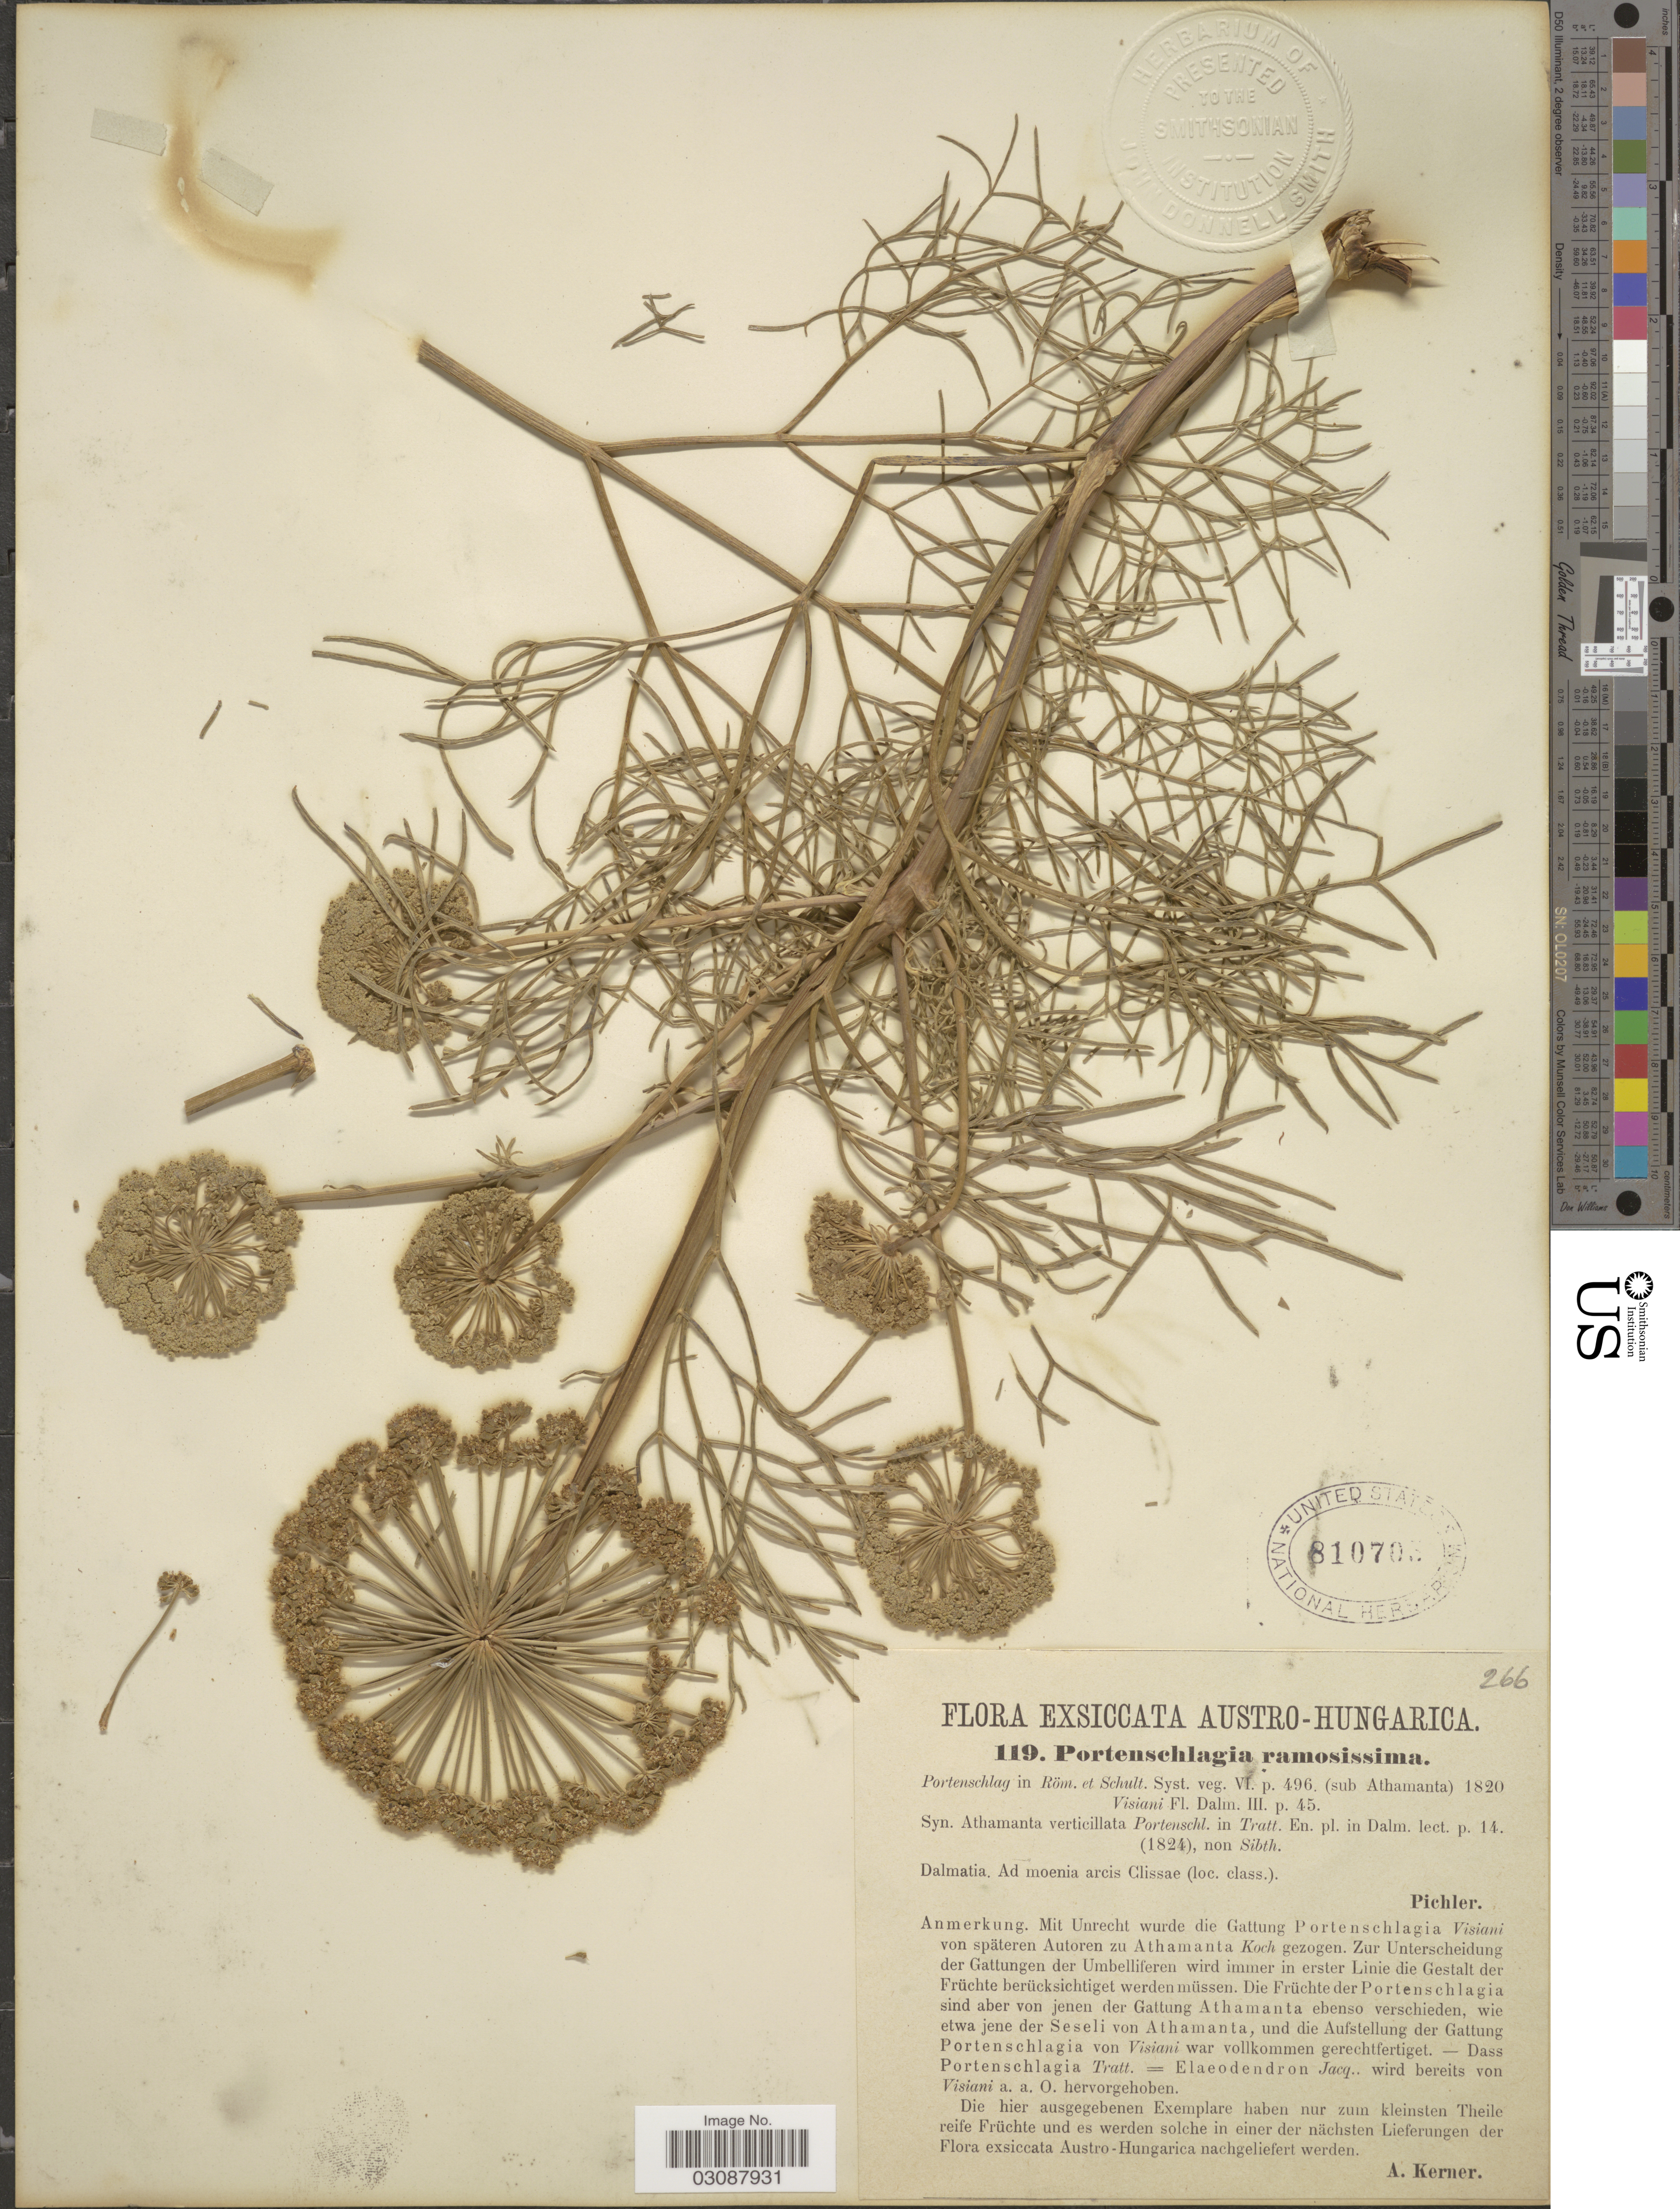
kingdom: Plantae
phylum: Tracheophyta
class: Magnoliopsida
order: Apiales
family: Apiaceae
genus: Portenschlagia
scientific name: Portenschlagia ramosissima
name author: (Port.) Vis.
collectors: Pichler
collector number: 119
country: Croatia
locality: Dalmatia. Austro-Hungarica. Ad moenia arcis Clissae (loc. class.).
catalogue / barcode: US 810703